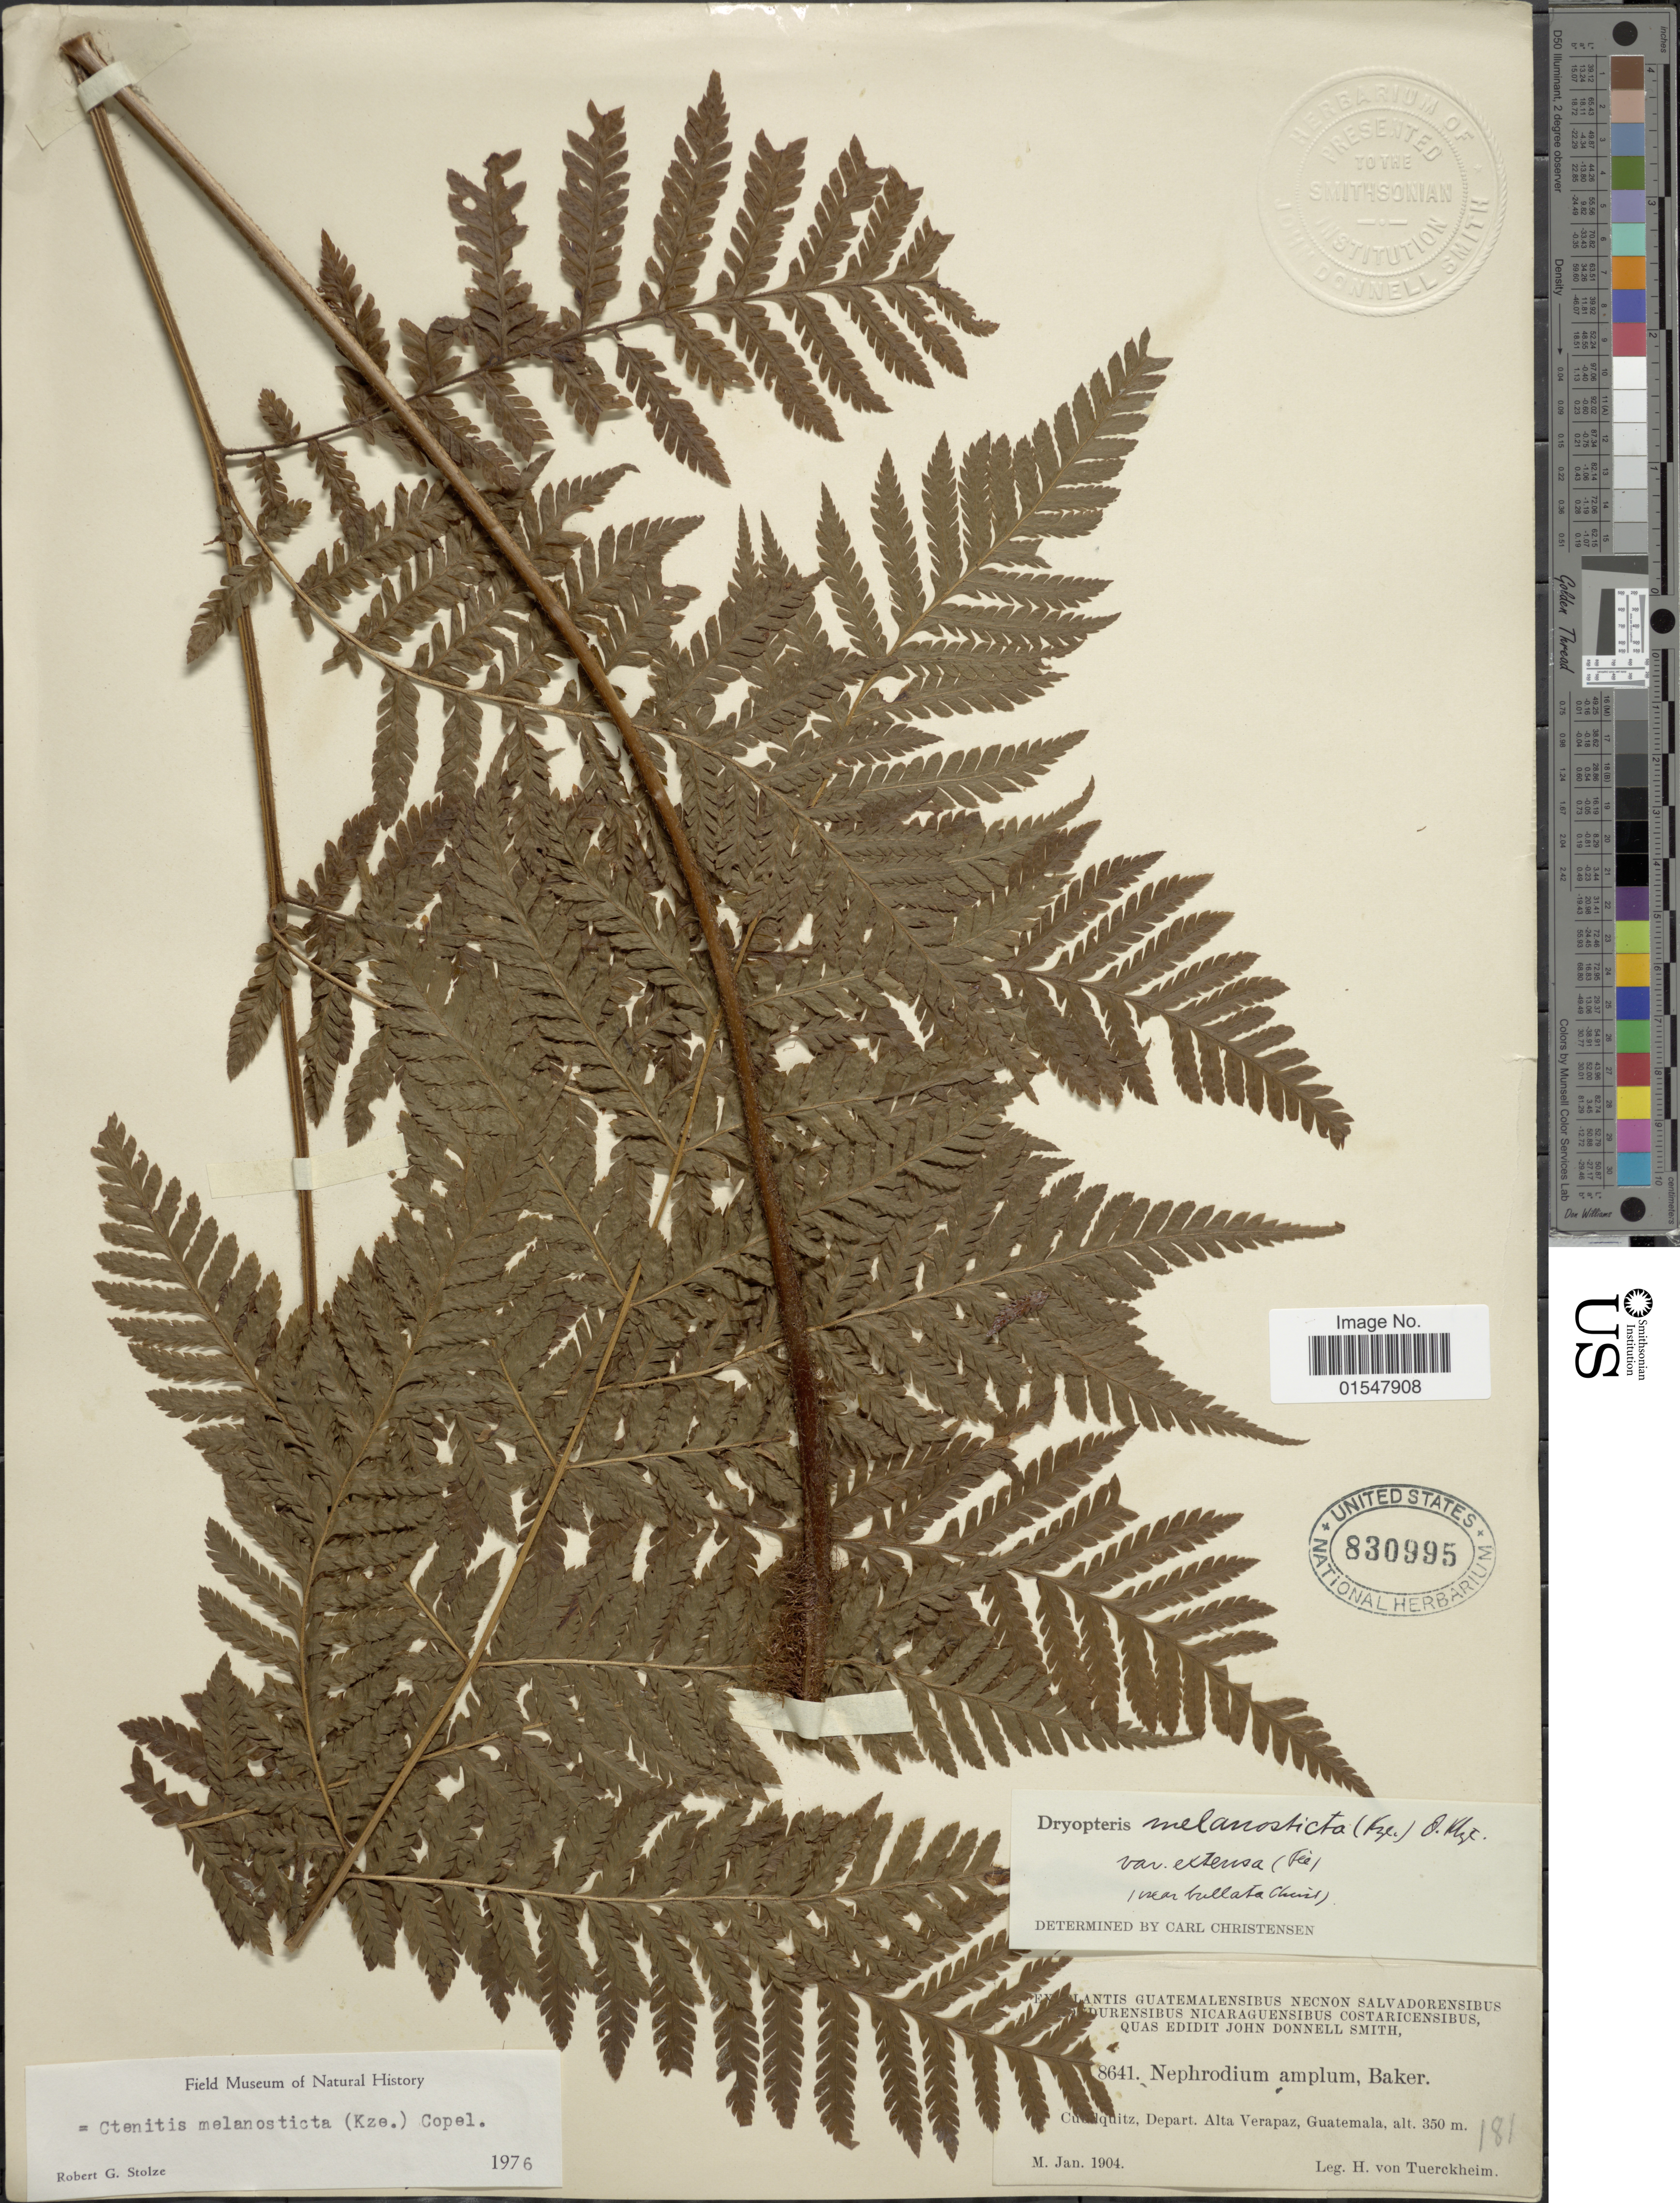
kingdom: Plantae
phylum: Tracheophyta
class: Polypodiopsida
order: Polypodiales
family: Dryopteridaceae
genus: Ctenitis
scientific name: Ctenitis melanosticta var. extensa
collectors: H. von Tuerckheim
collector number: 8641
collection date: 1904-01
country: Guatemala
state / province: Alta Verapaz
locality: Cu [illegible text]quitz, Depart. Alta Verapaz, Guatemala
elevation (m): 350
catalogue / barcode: US 830995